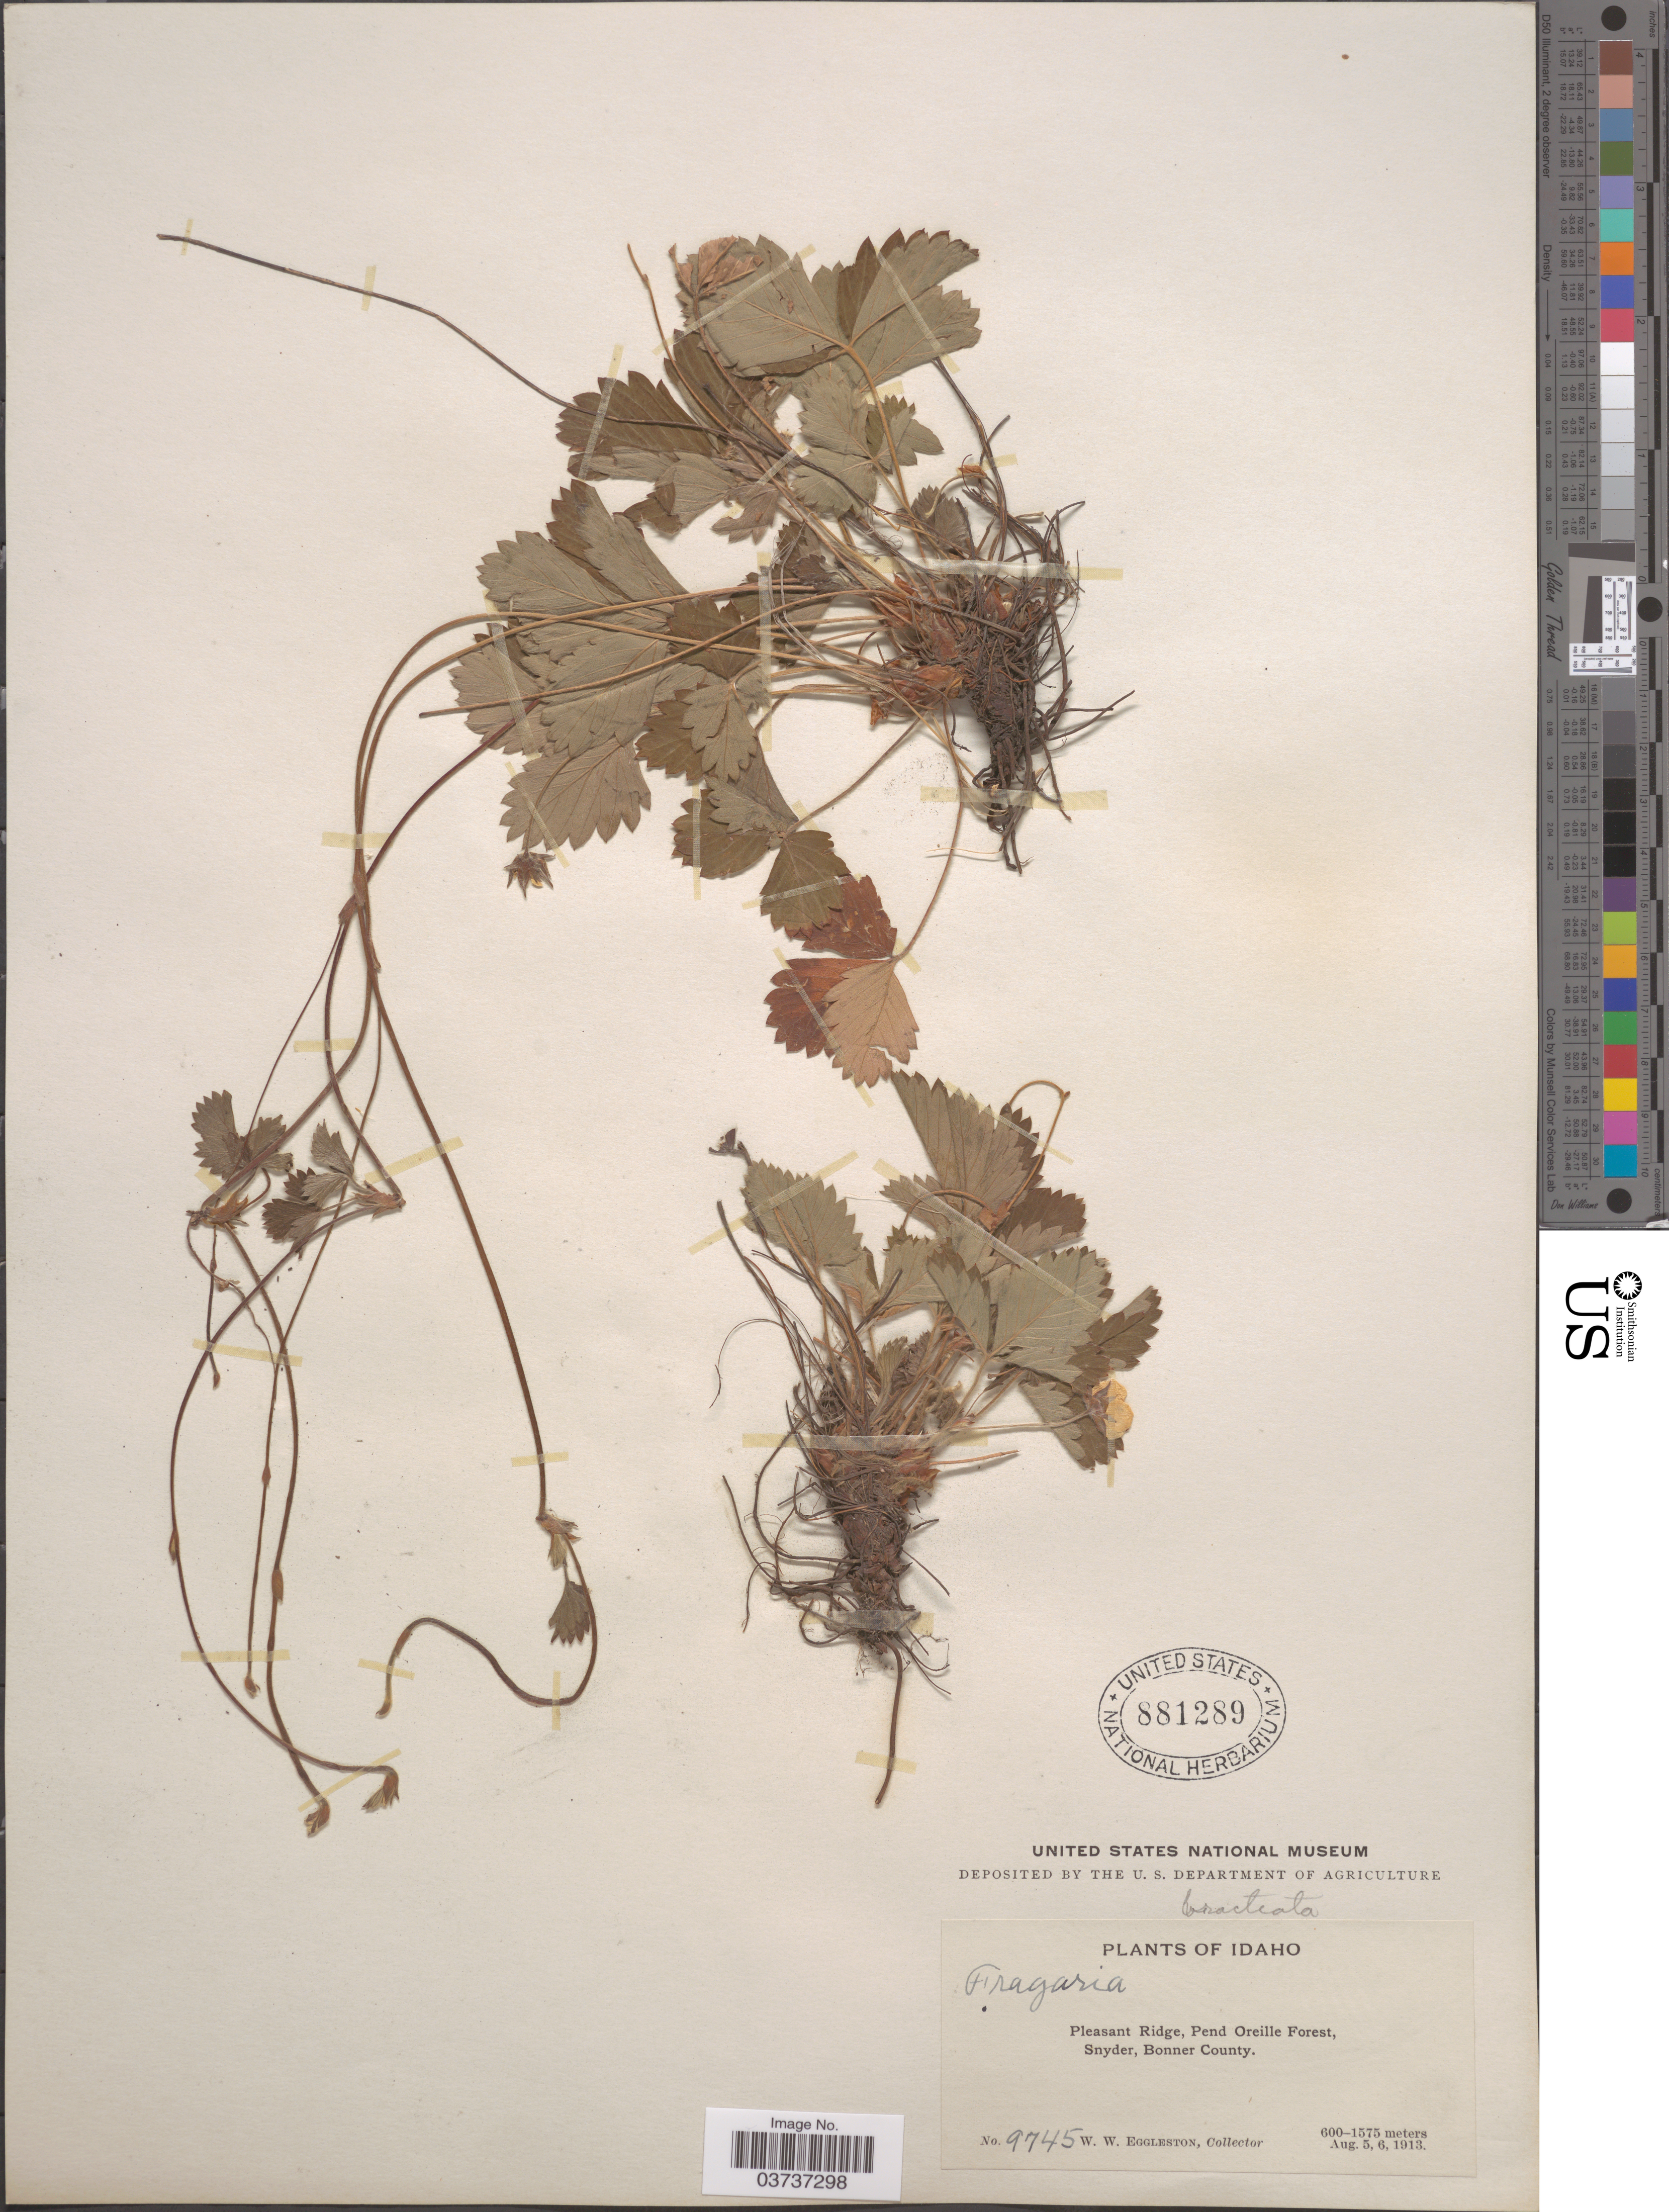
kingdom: Plantae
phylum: Tracheophyta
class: Magnoliopsida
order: Rosales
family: Rosaceae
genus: Fragaria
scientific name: Fragaria vesca subsp. bracteata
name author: L.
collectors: W. W. Eggleston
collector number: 9745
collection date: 1913-08-05/1913-08-06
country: United States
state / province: Idaho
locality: Pleasant Ridge, Pend Oreille Forest, Snyder, Bonner County.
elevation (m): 600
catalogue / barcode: US 881289